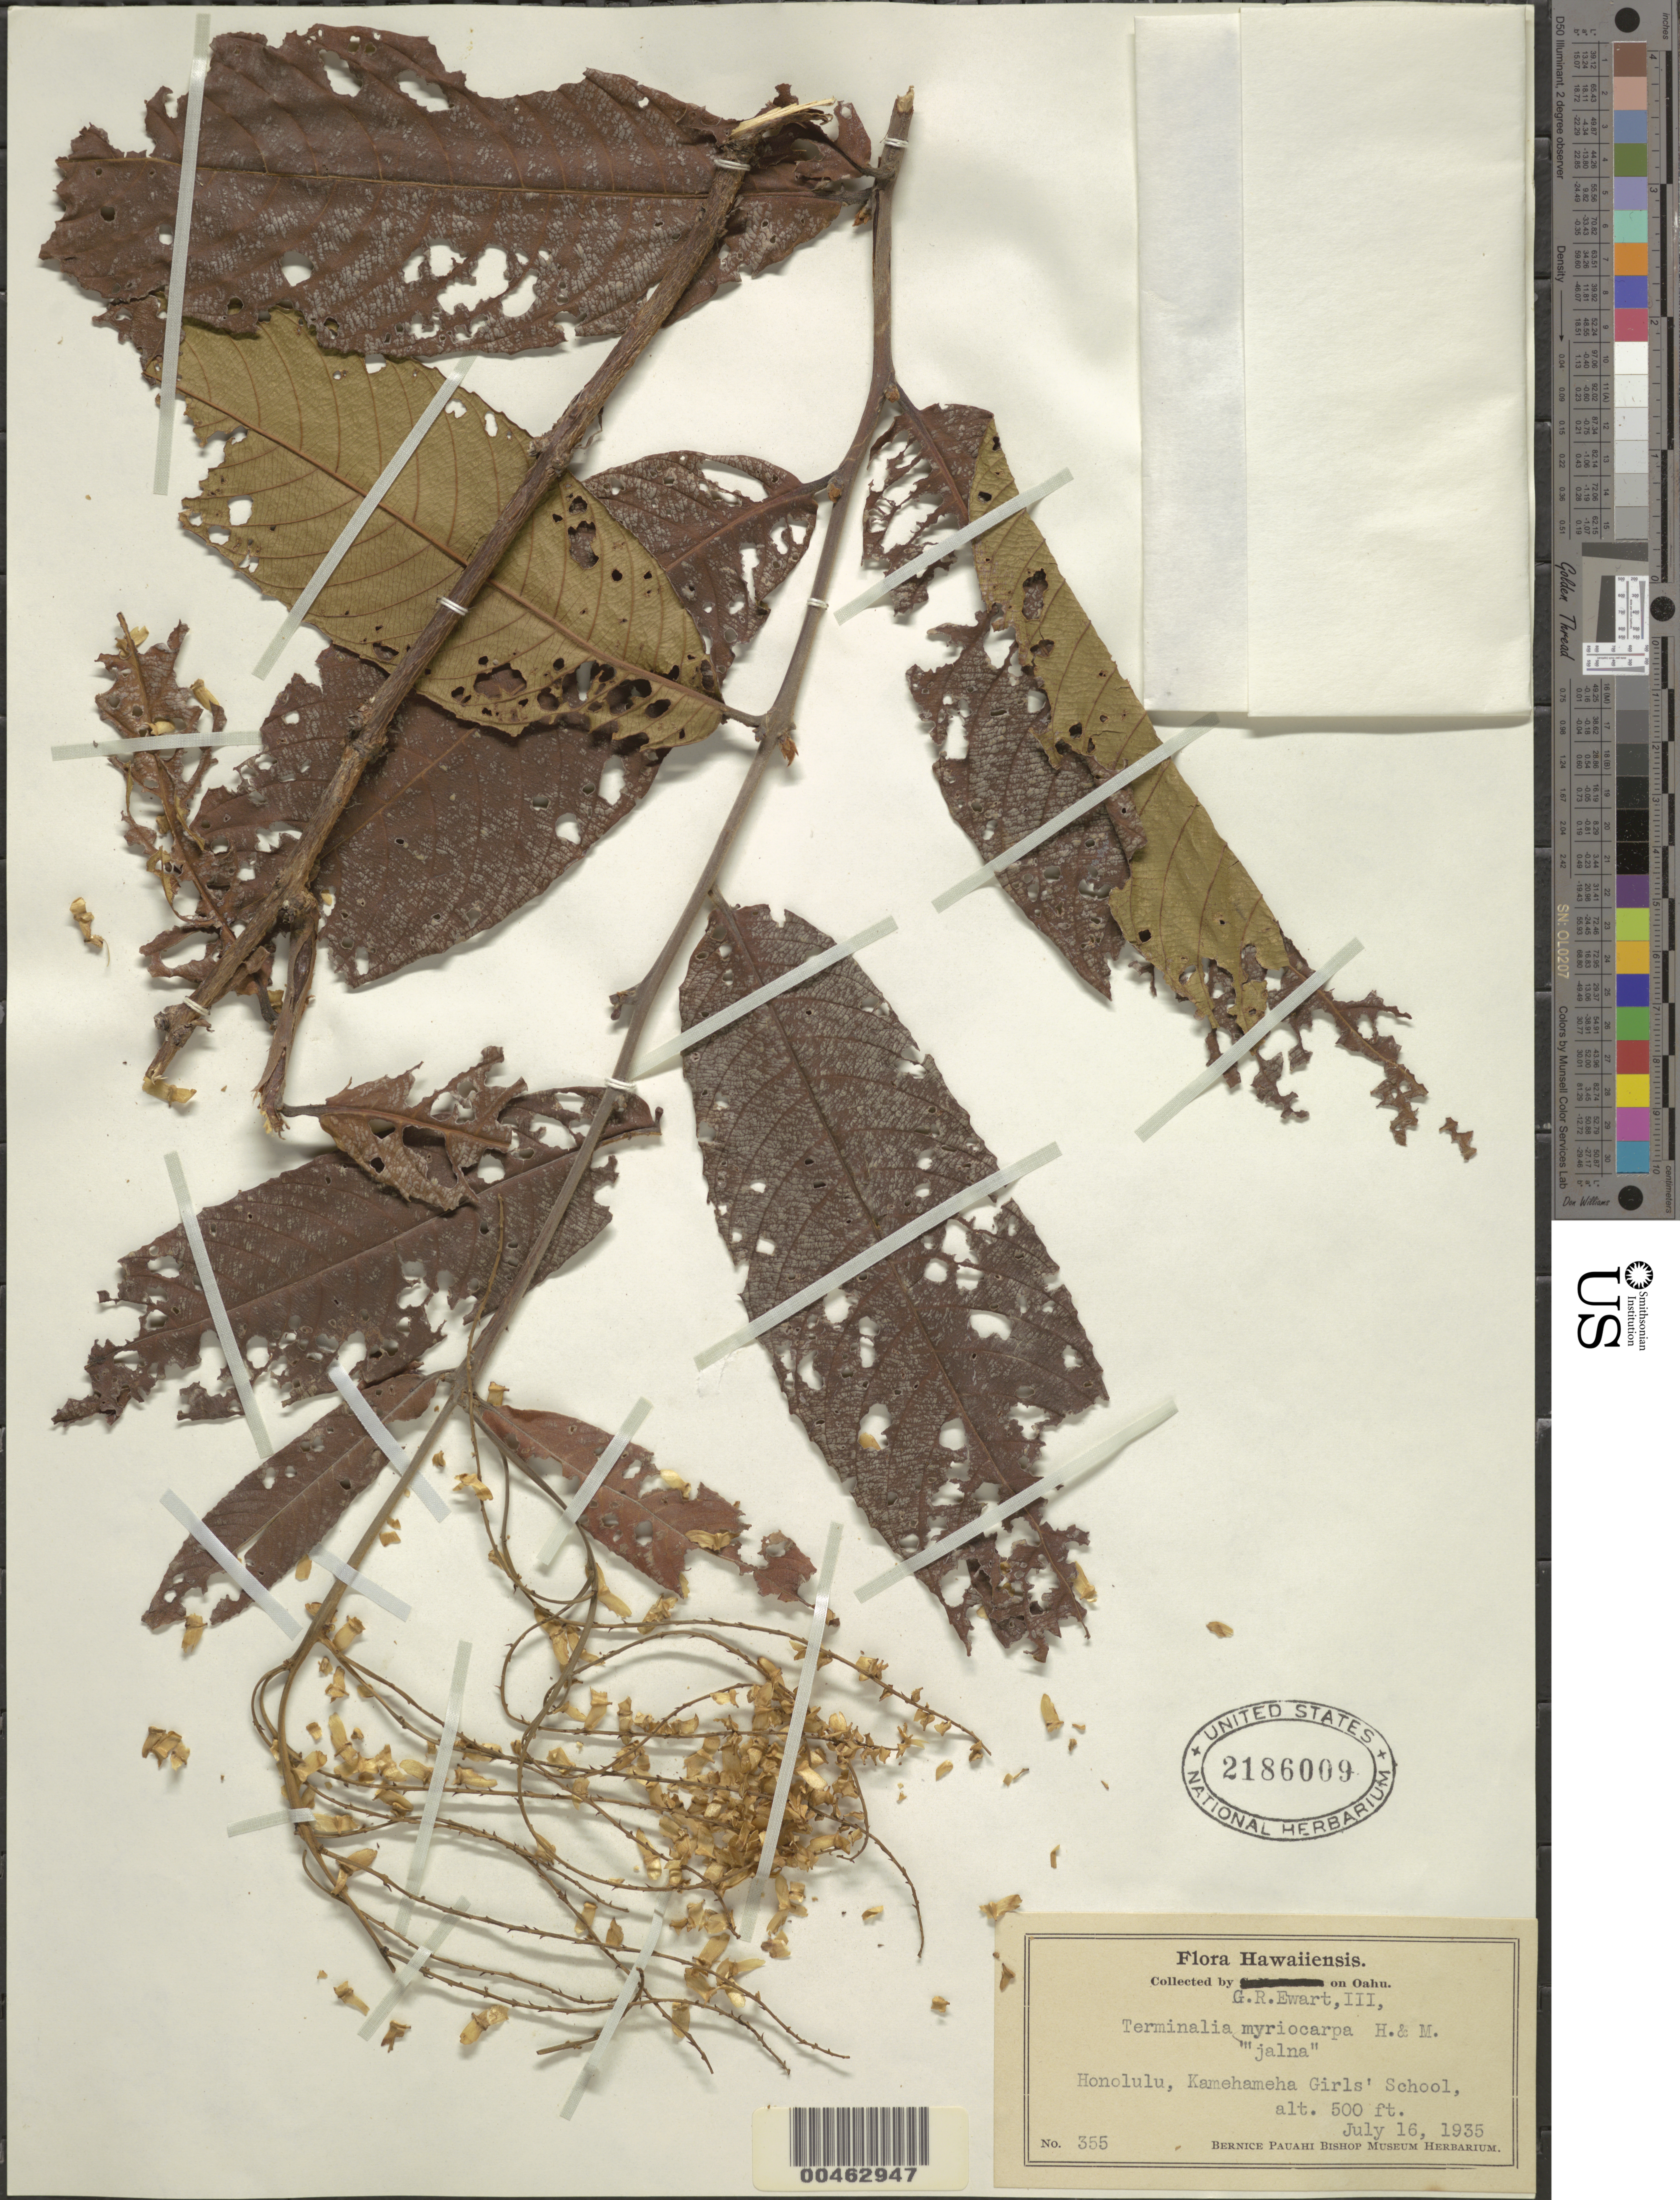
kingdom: Plantae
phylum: Tracheophyta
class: Magnoliopsida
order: Myrtales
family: Combretaceae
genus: Terminalia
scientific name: Terminalia myriocarpa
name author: Van Heurck & Müll. Arg.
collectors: G. Ewart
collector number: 355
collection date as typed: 16 Jul 1935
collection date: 1935-07-16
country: United States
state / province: Hawaii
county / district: Honolulu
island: Oahu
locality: Honolulu, Kamehameha Girls' School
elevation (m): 152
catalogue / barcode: US 2186009